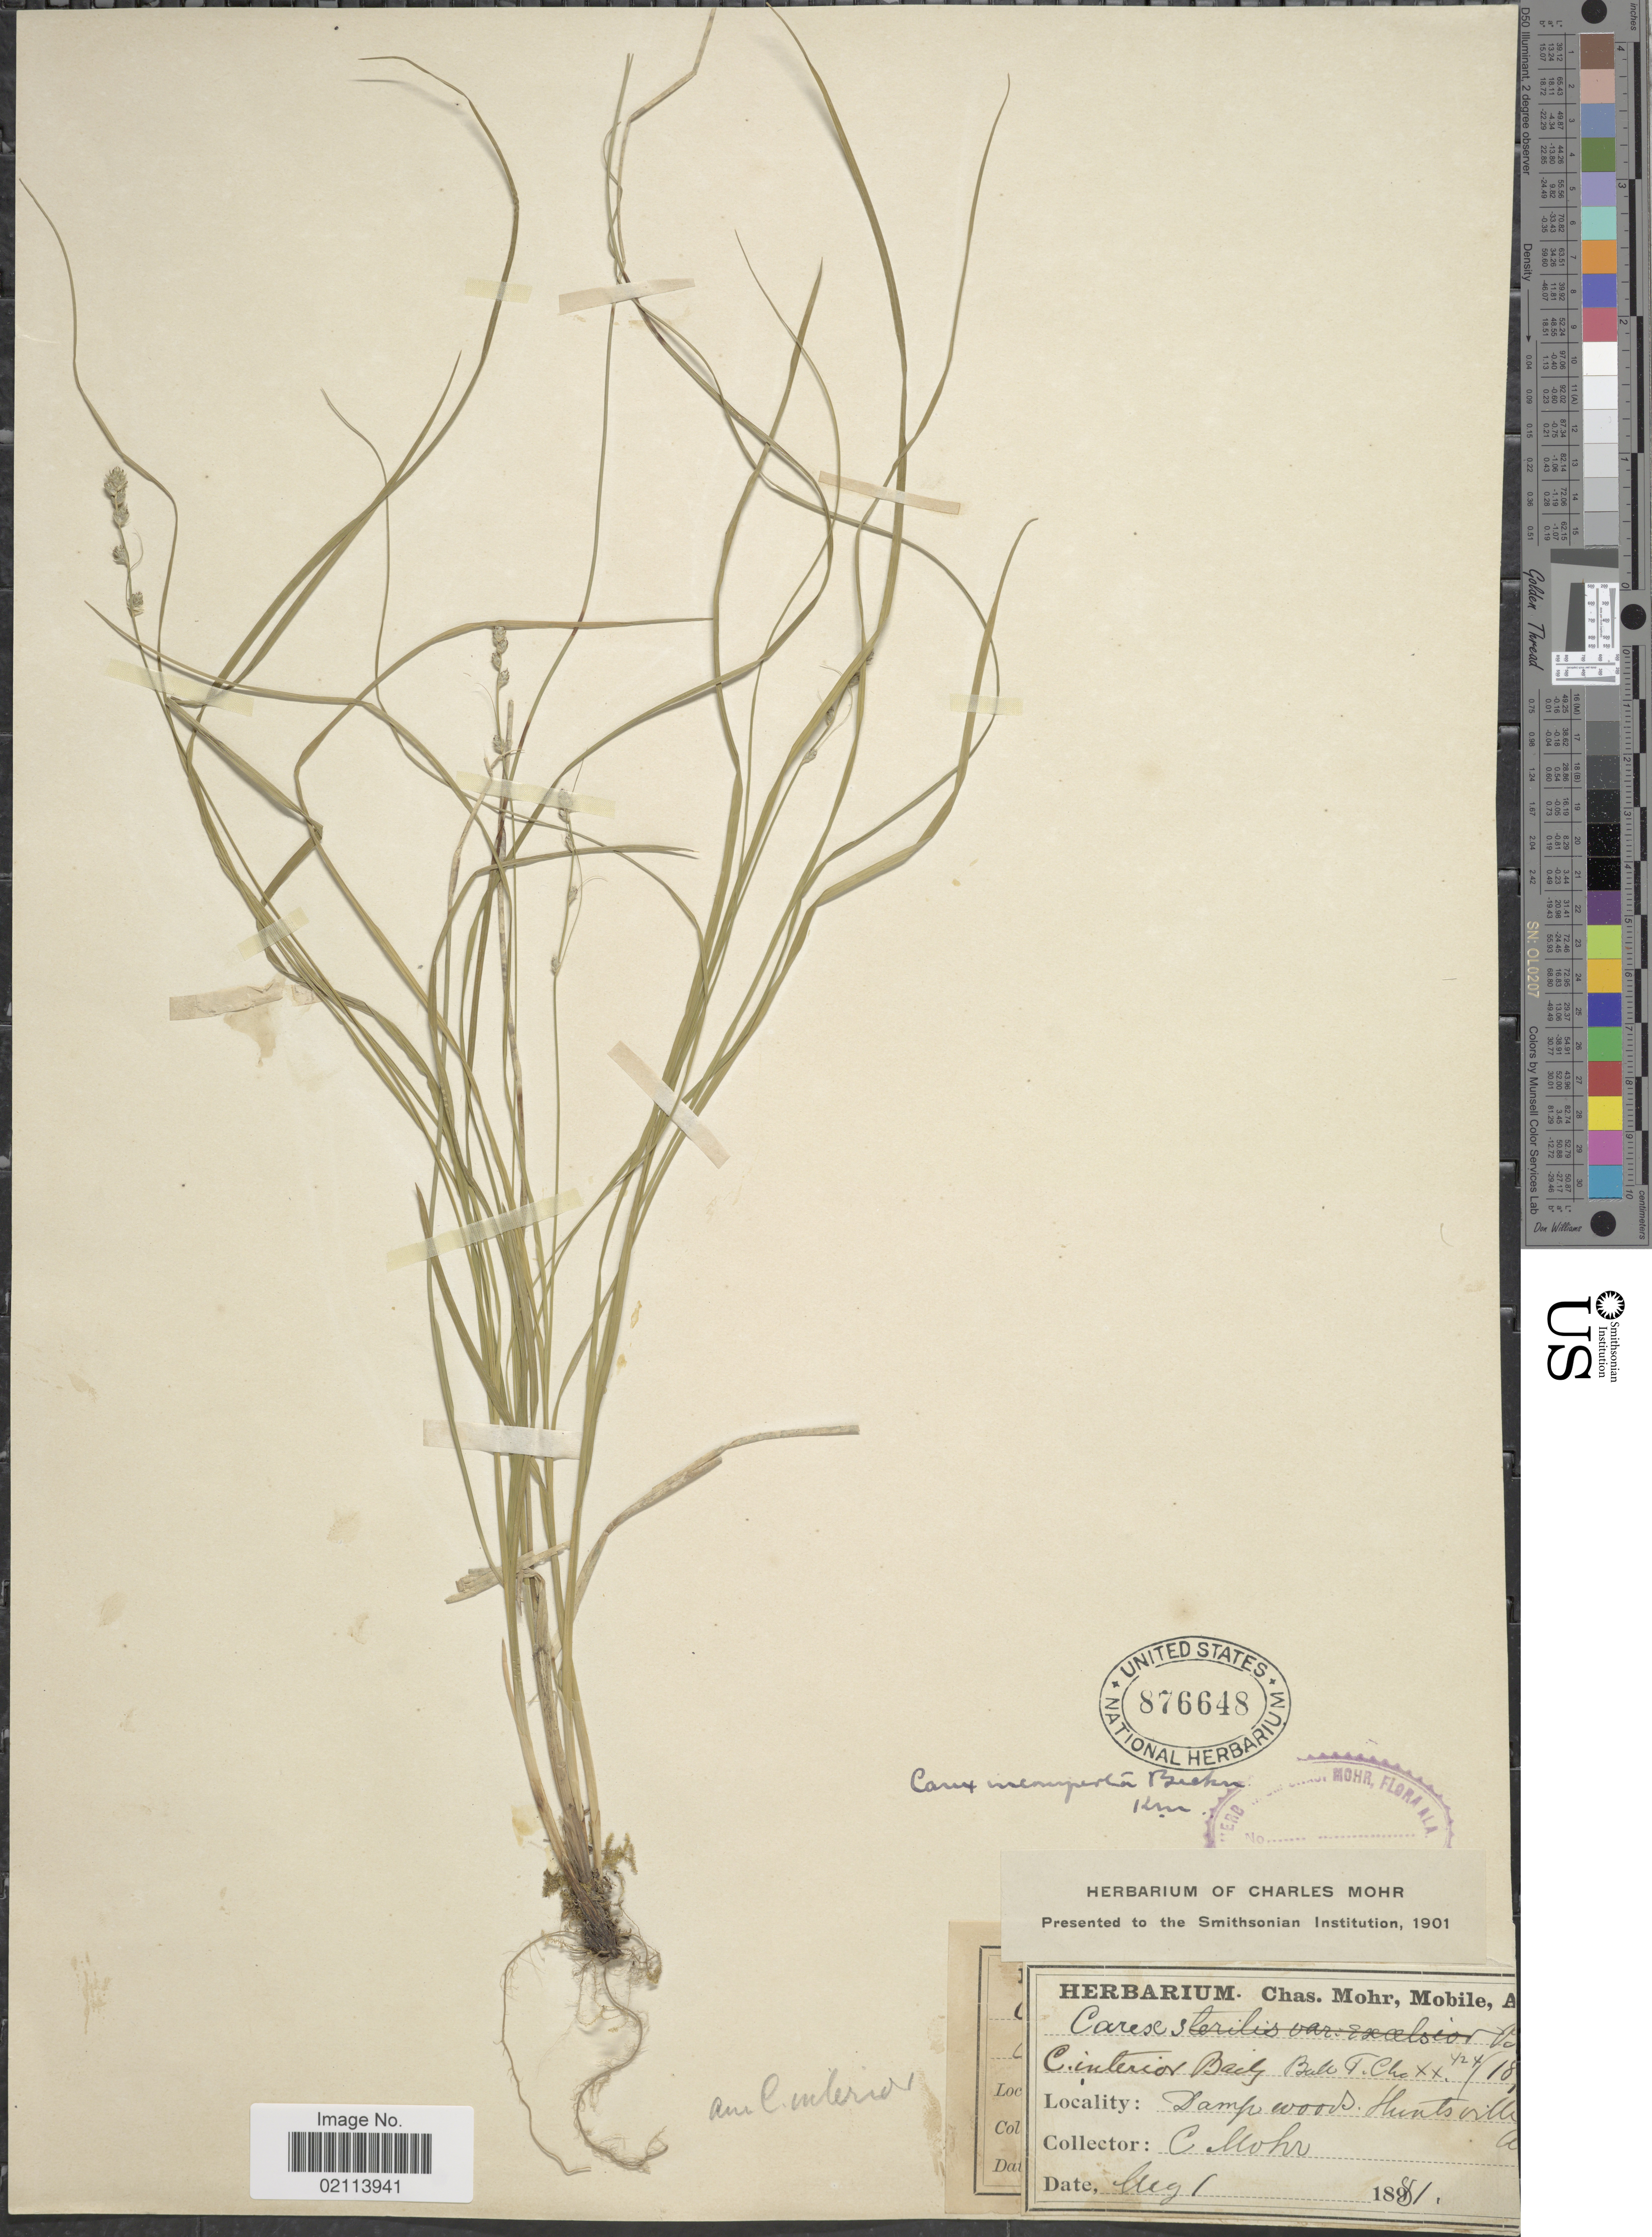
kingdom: Plantae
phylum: Tracheophyta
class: Liliopsida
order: Poales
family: Cyperaceae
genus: Carex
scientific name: Carex interior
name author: L.H. Bailey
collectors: Mohr, C. T. (herbarium)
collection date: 1881-08-01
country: United States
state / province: Alabama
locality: Damp woods, Huntsville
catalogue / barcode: US 876648